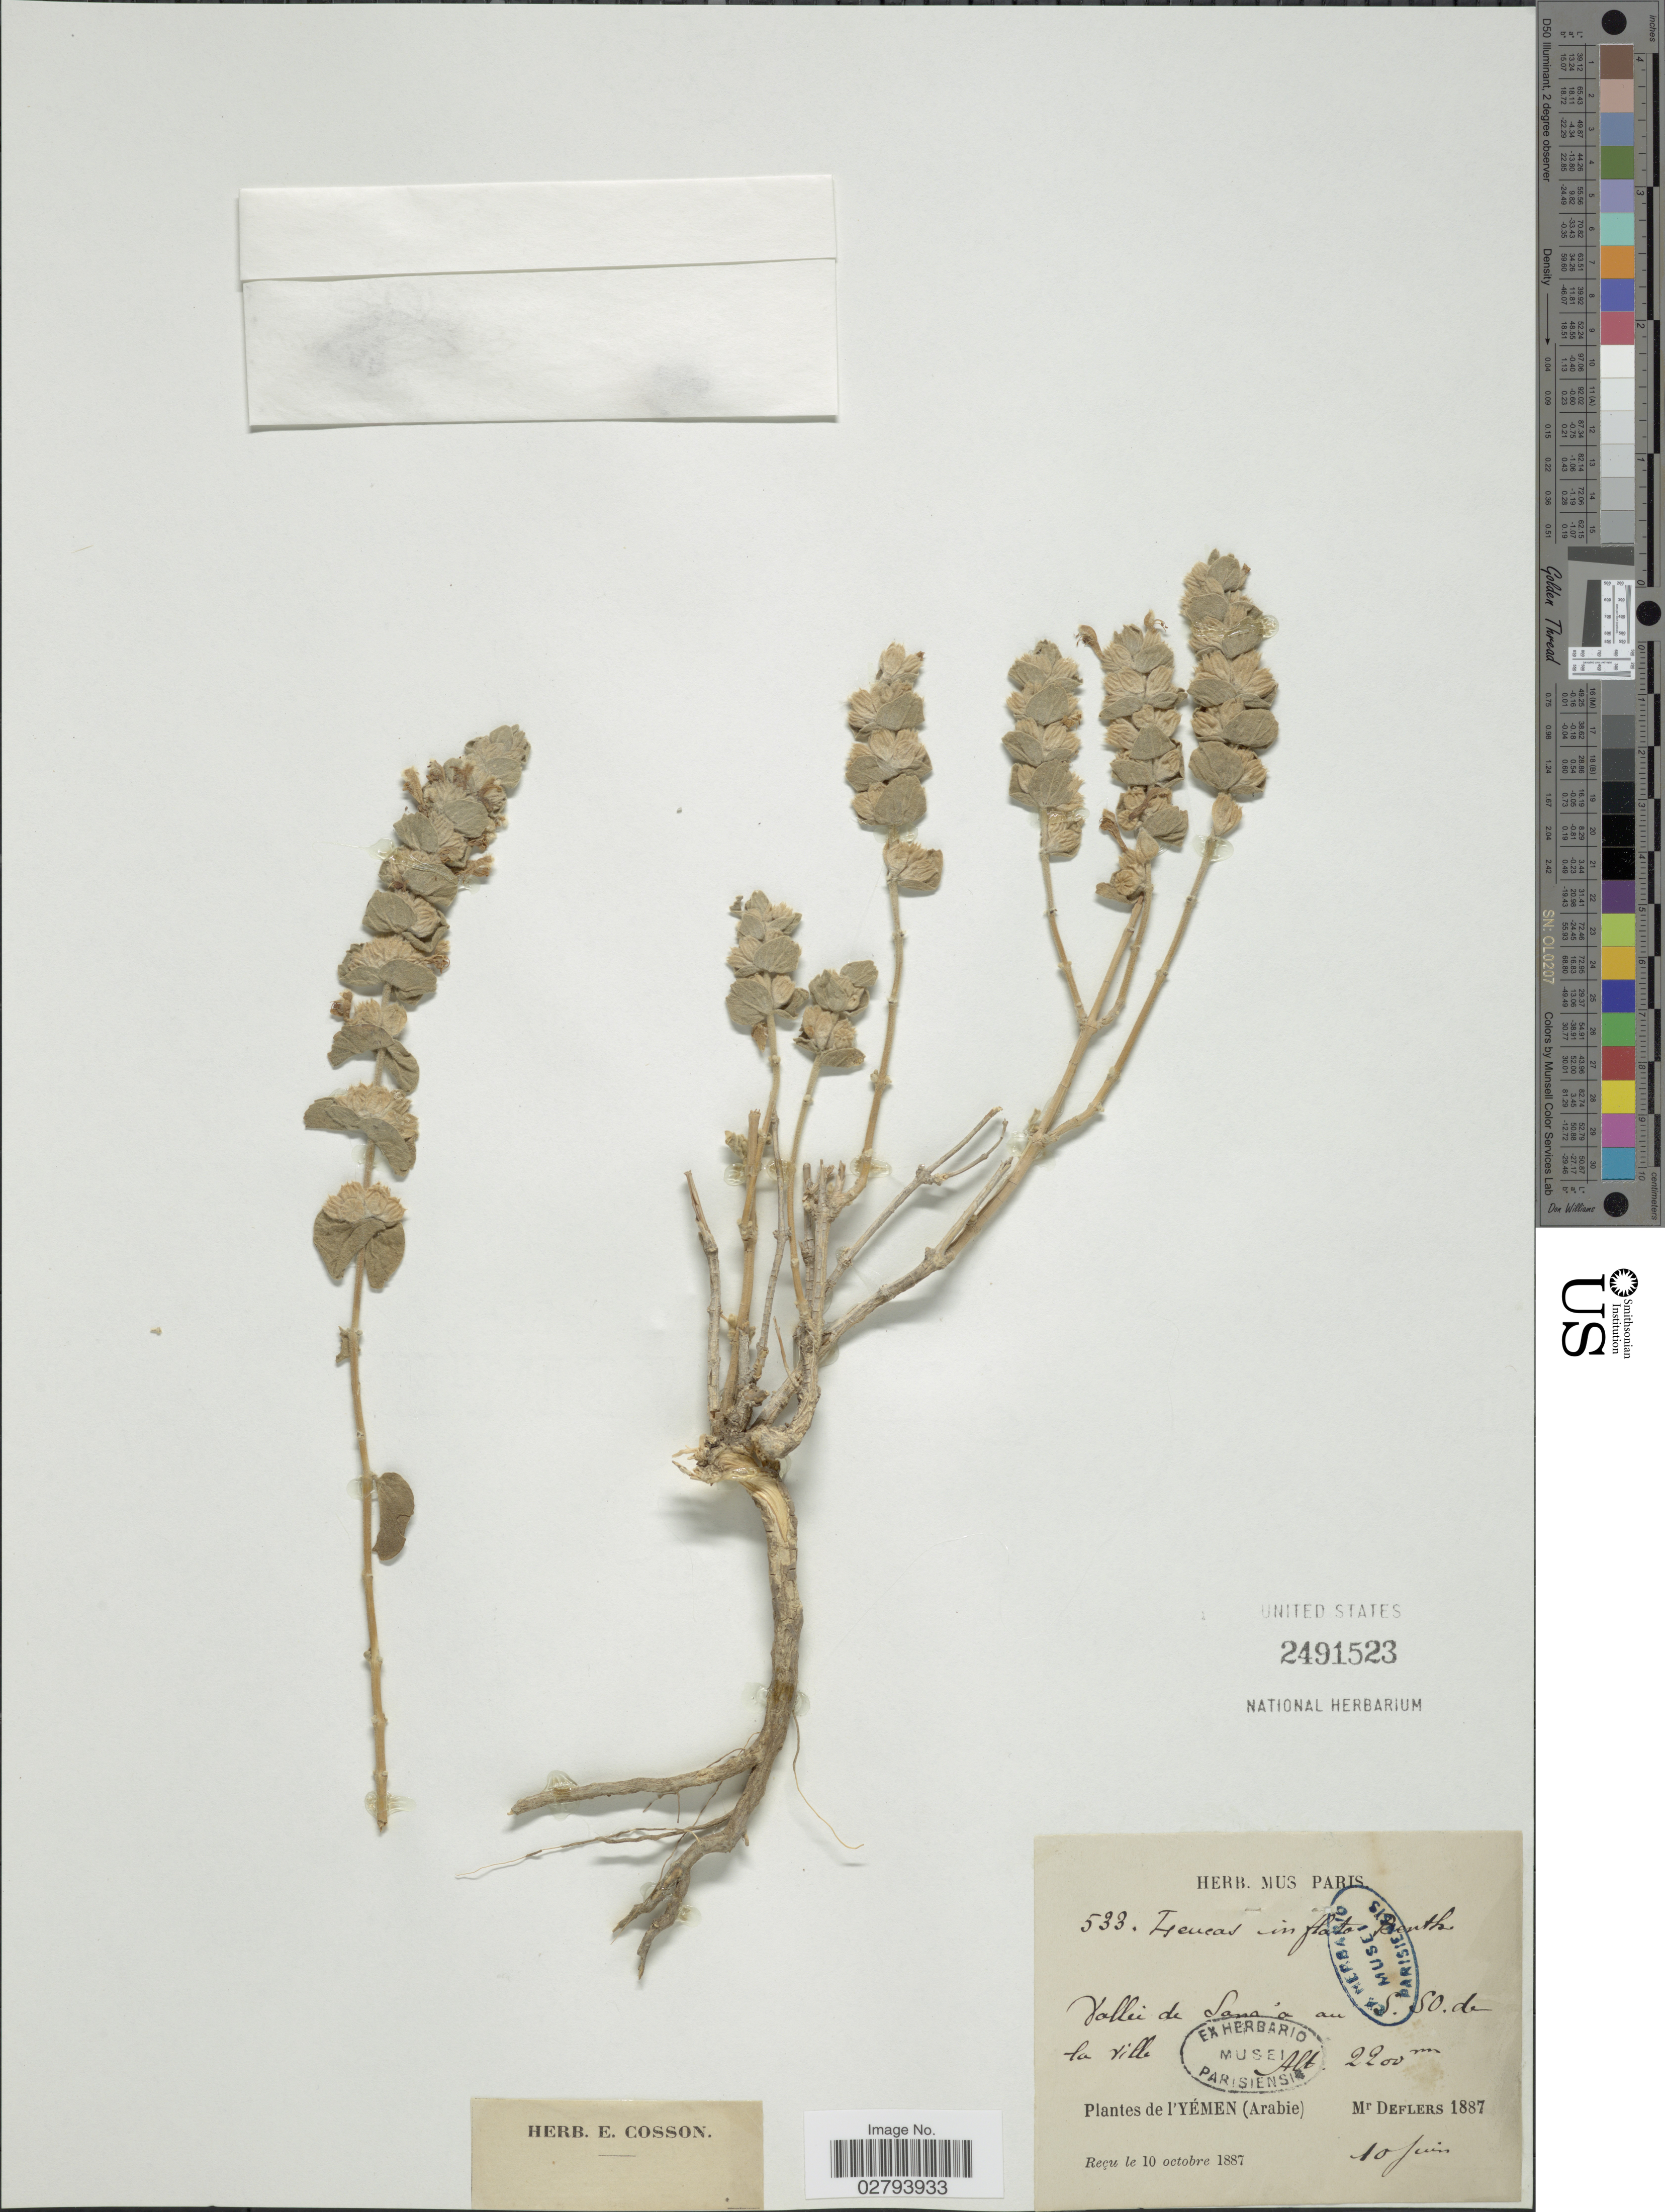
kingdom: Plantae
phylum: Tracheophyta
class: Magnoliopsida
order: Lamiales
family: Lamiaceae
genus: Leucas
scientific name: Leucas inflata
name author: Benth.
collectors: -. Deflers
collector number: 533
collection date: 1887-06-10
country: Yemen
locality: Vallee de Sona'a au S.SO de la ville, de l'Yémen (Arabie).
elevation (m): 2200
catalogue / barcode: US 2491523